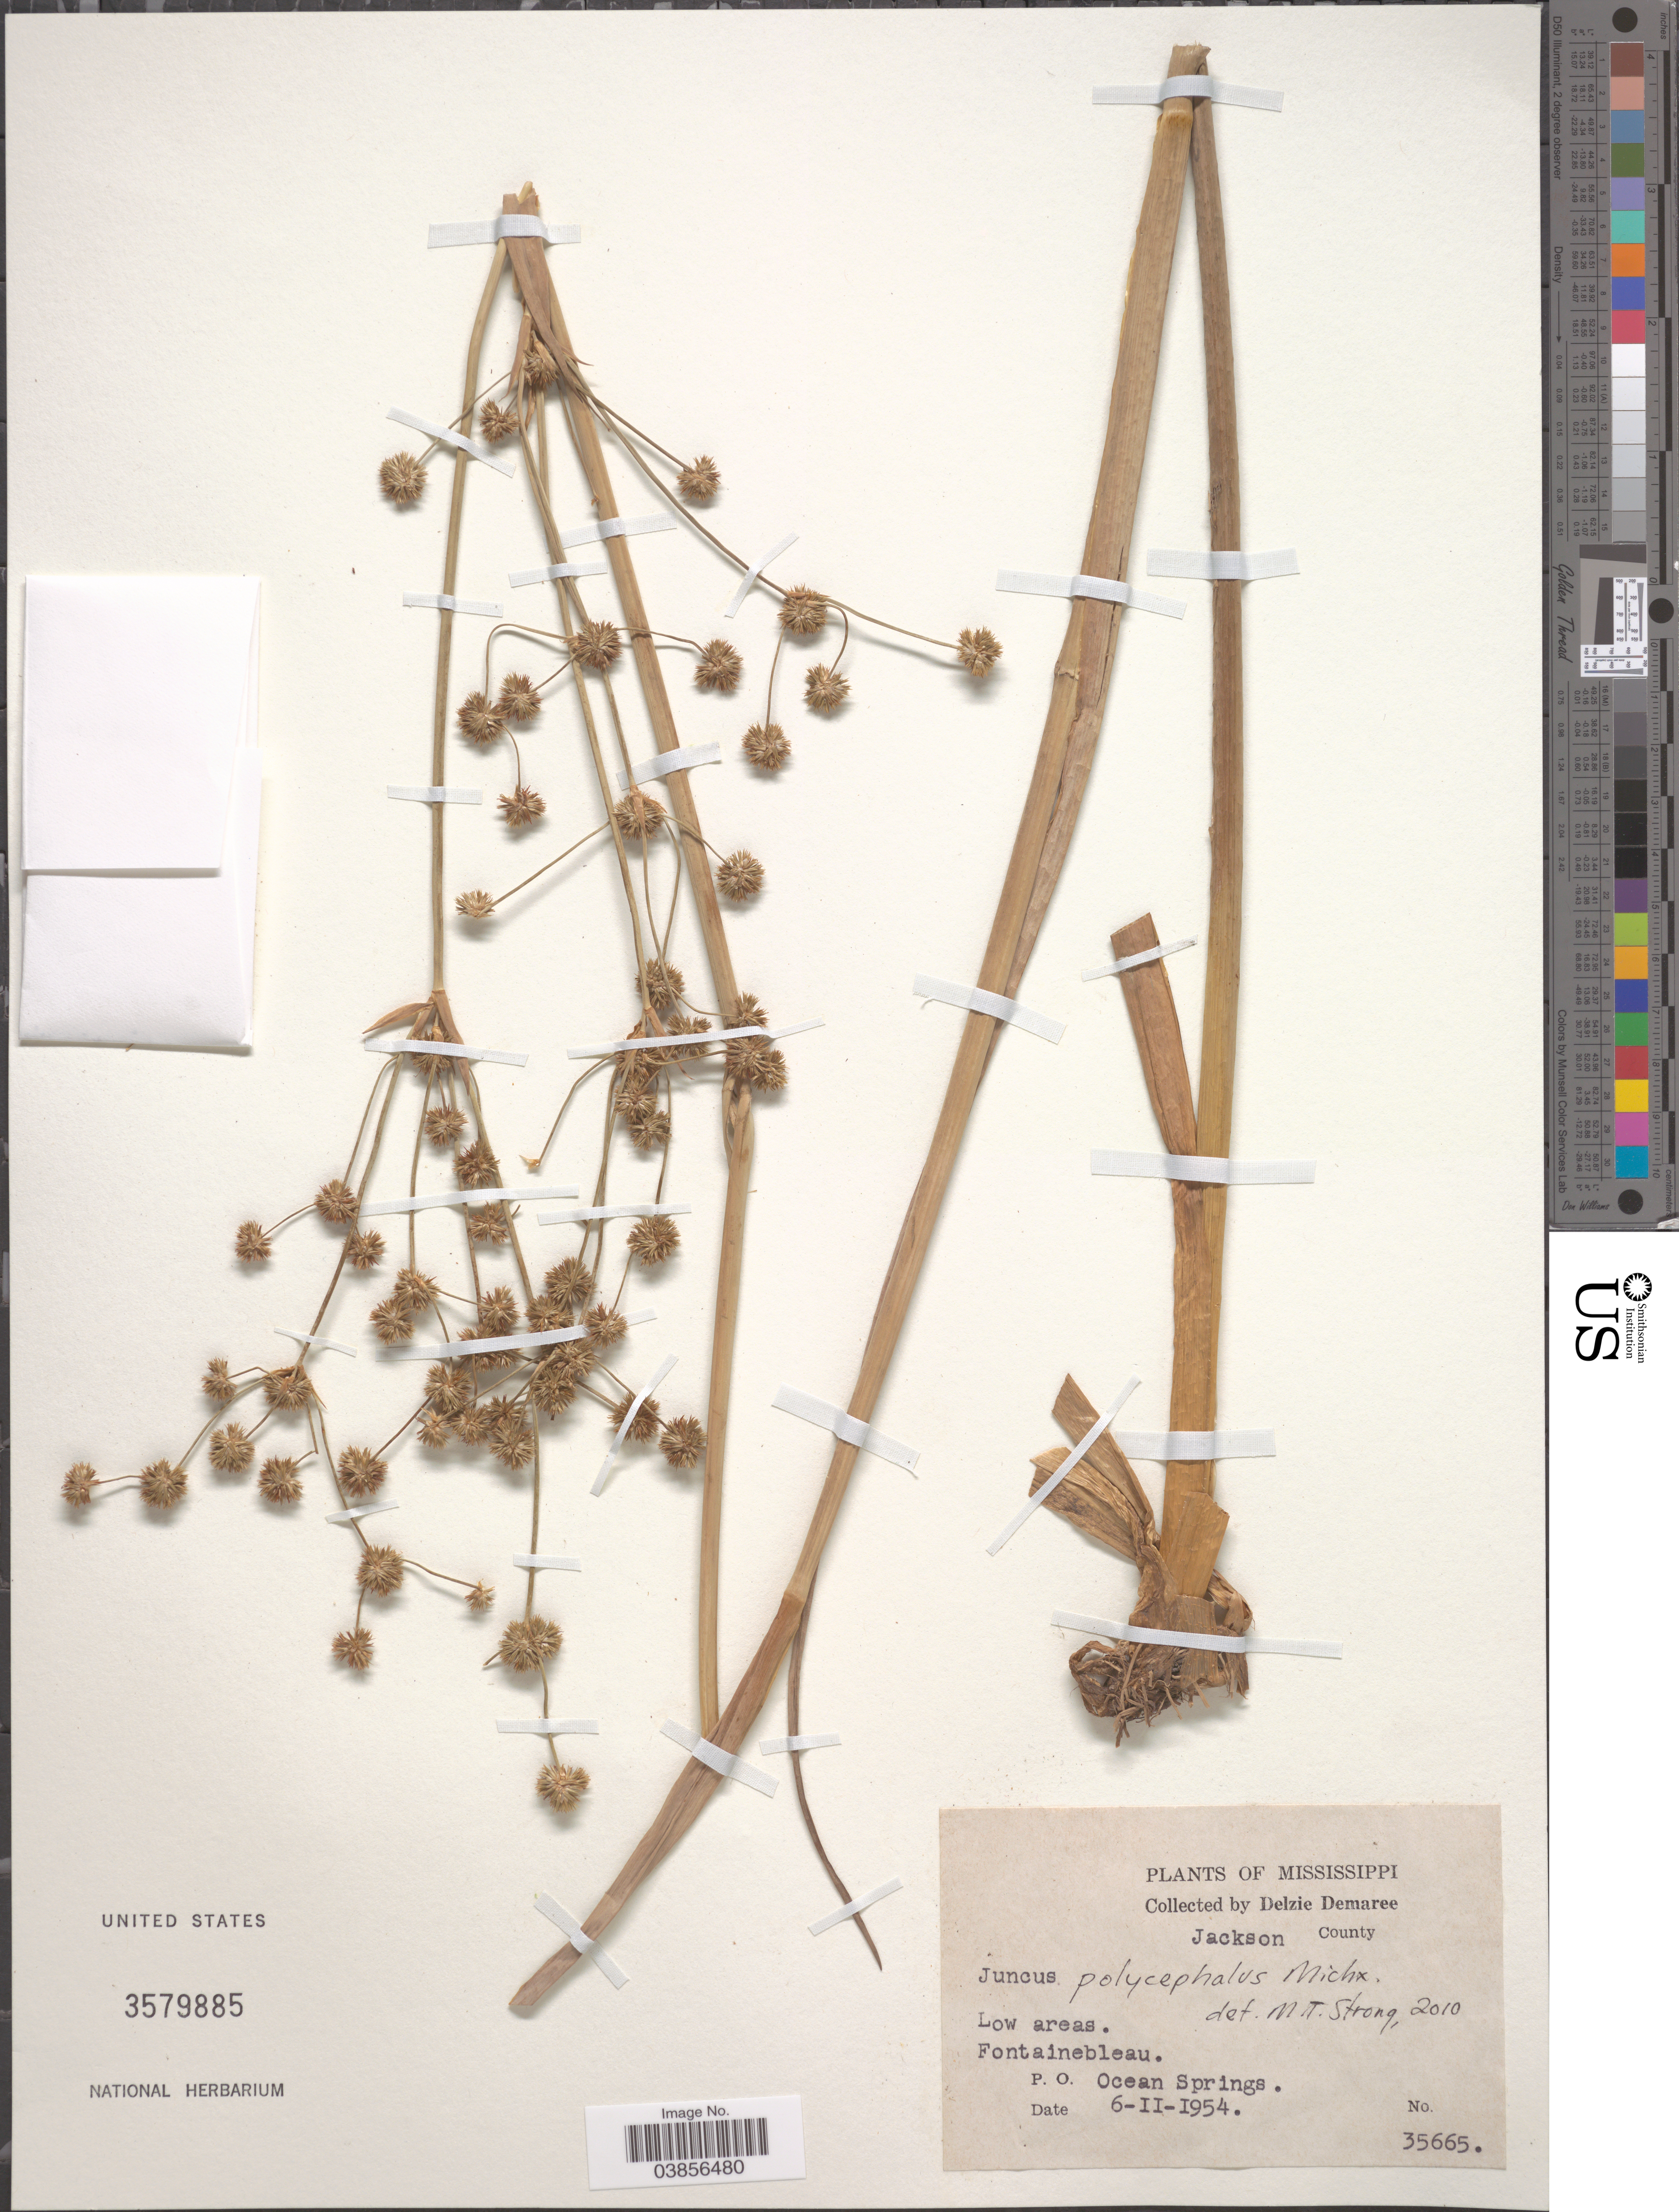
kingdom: Plantae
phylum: Tracheophyta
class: Liliopsida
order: Poales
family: Juncaceae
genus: Juncus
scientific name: Juncus polycephalus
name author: Michx.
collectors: D. Demaree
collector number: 35665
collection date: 1954-06-11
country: United States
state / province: Mississippi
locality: Jackson County. Fontainebleau. P.O. Ocean Springs.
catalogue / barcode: US 3579885